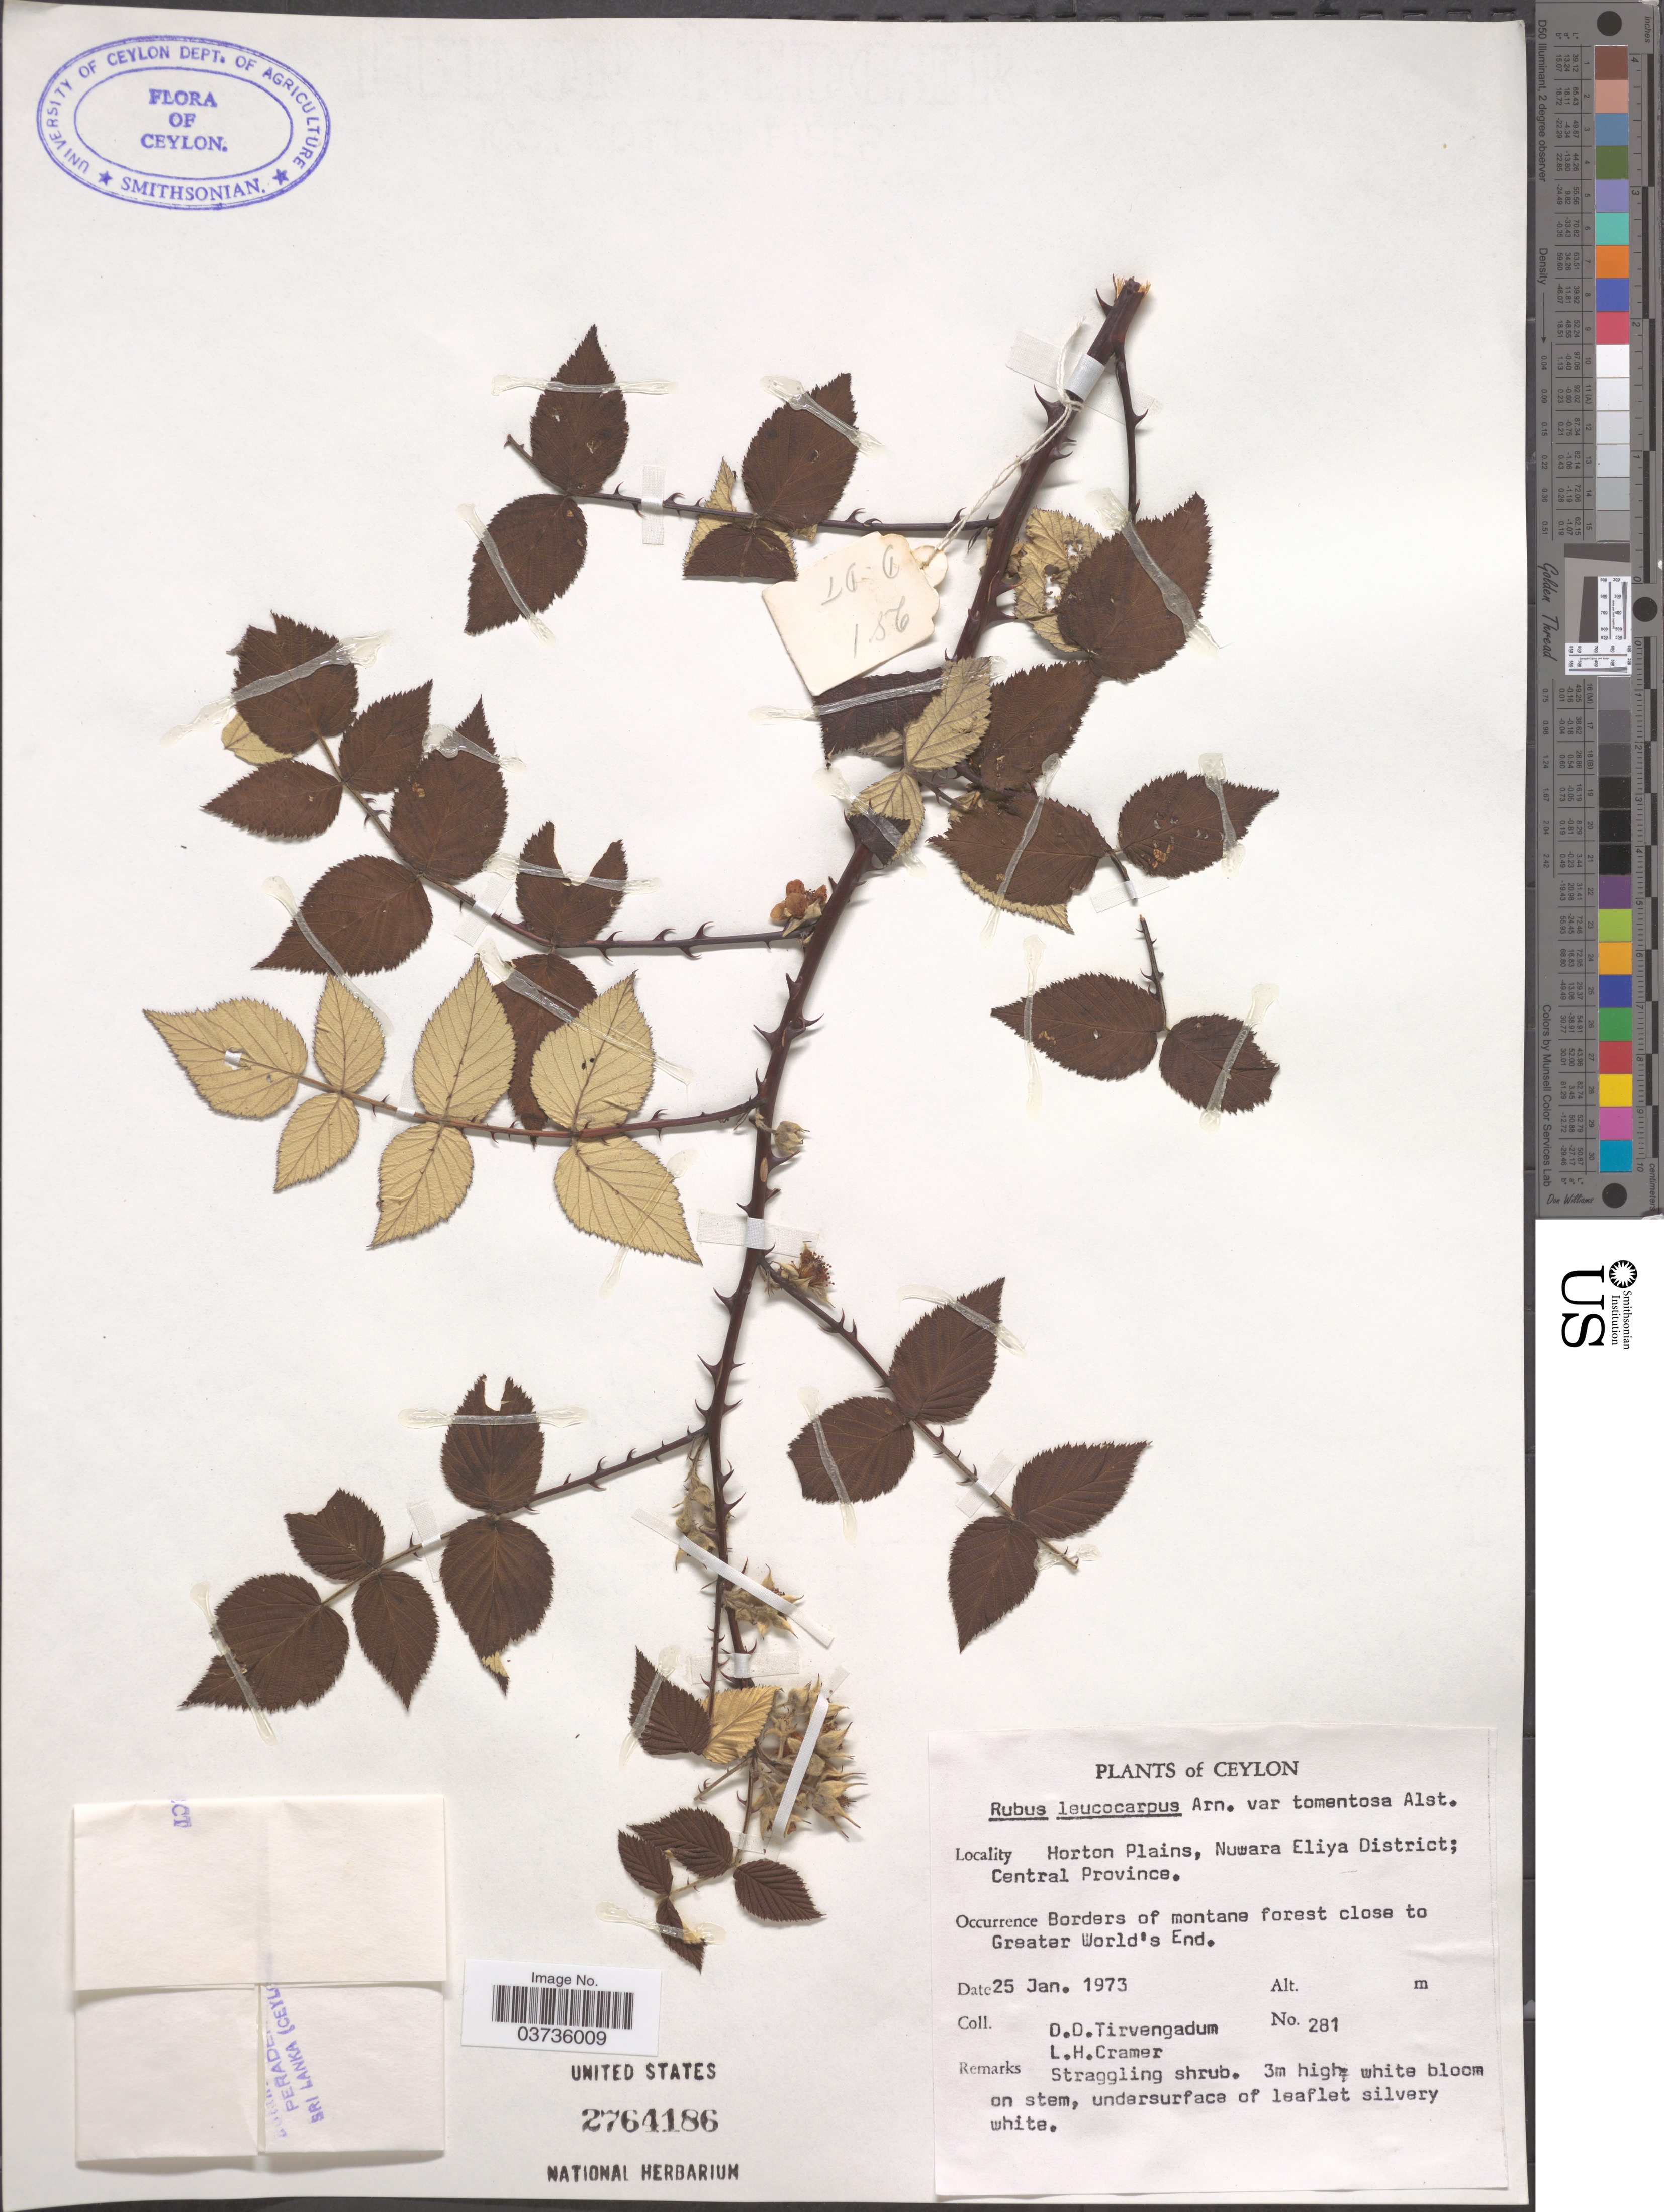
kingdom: Plantae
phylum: Tracheophyta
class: Magnoliopsida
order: Rosales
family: Rosaceae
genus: Rubus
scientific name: Rubus leucocarpus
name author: Arn.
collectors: D. Tirvengadum & L. H. Cramer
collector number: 281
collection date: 1973-01-25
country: Sri Lanka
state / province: Central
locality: Ceylon. Horton Plains, Nuwara Eliya District. Borders of montane forest close to Greater World's End.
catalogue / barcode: US 2764186